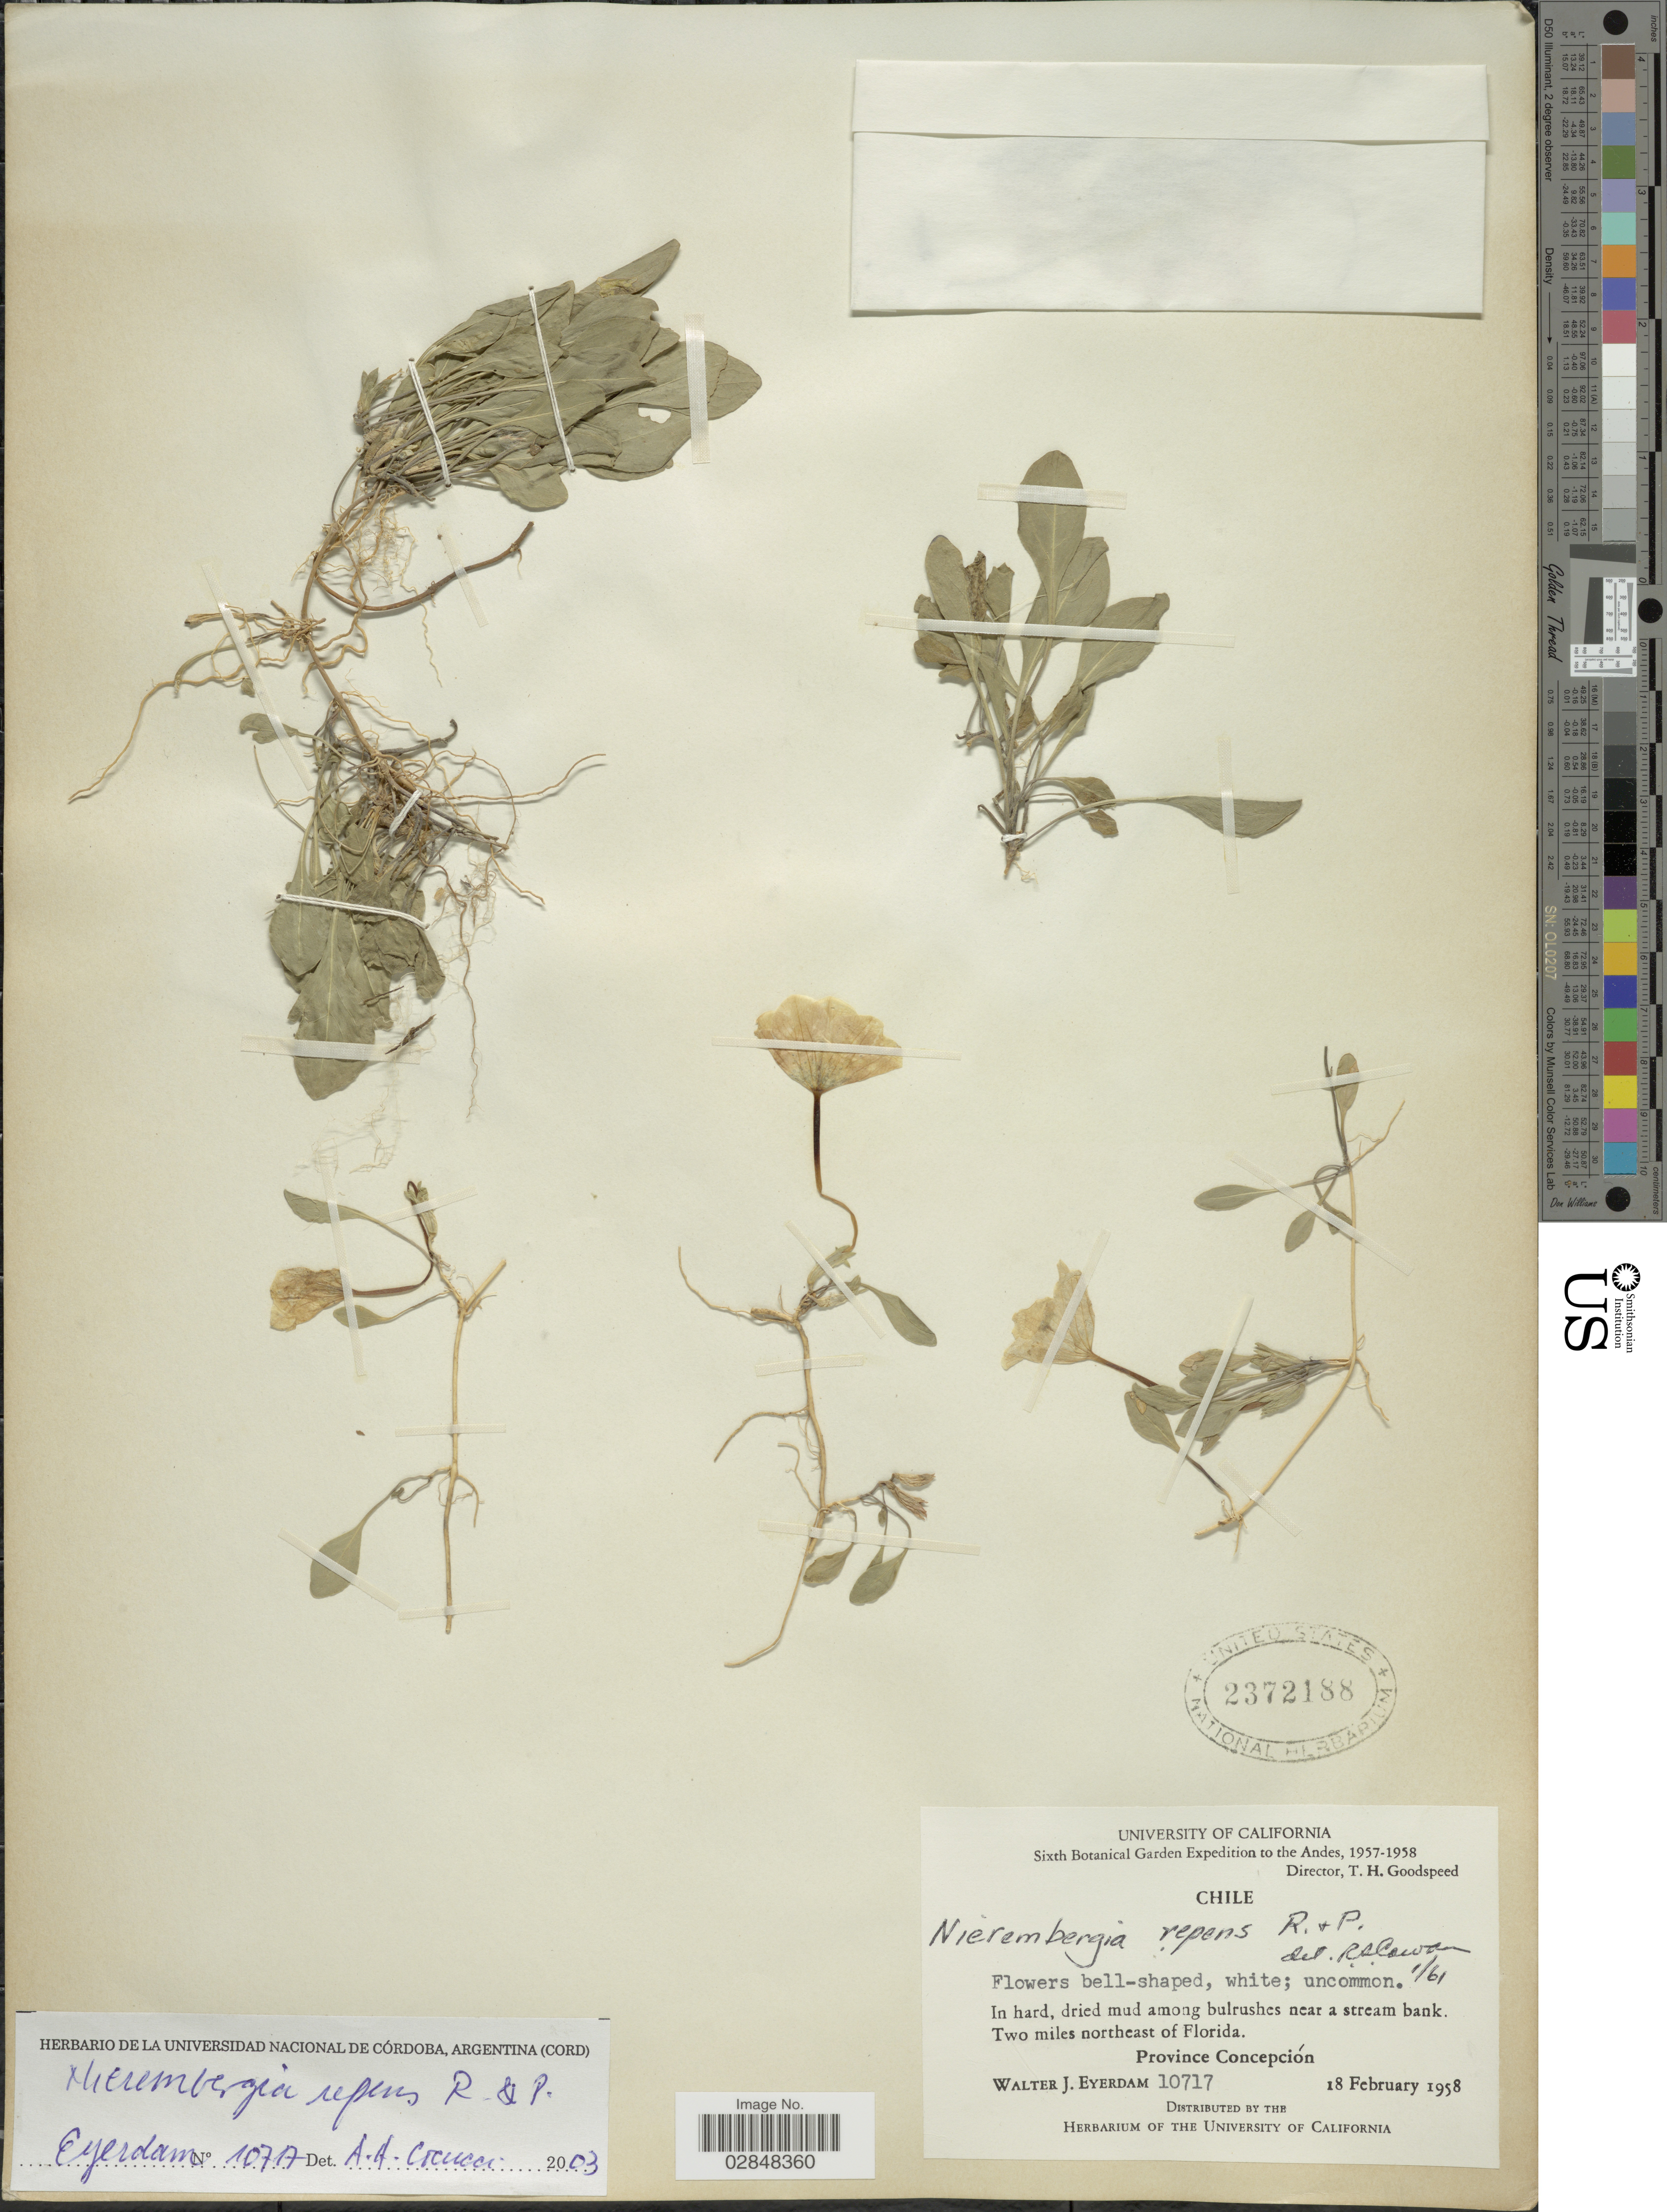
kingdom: Plantae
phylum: Tracheophyta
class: Magnoliopsida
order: Solanales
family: Solanaceae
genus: Nierembergia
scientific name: Nierembergia repens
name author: Ruiz & Pav.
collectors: W. J. Eyerdam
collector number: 10717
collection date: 1958-02-18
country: Paraguay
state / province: Concepcion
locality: Two miles northeast of Florida.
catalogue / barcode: US 2372188